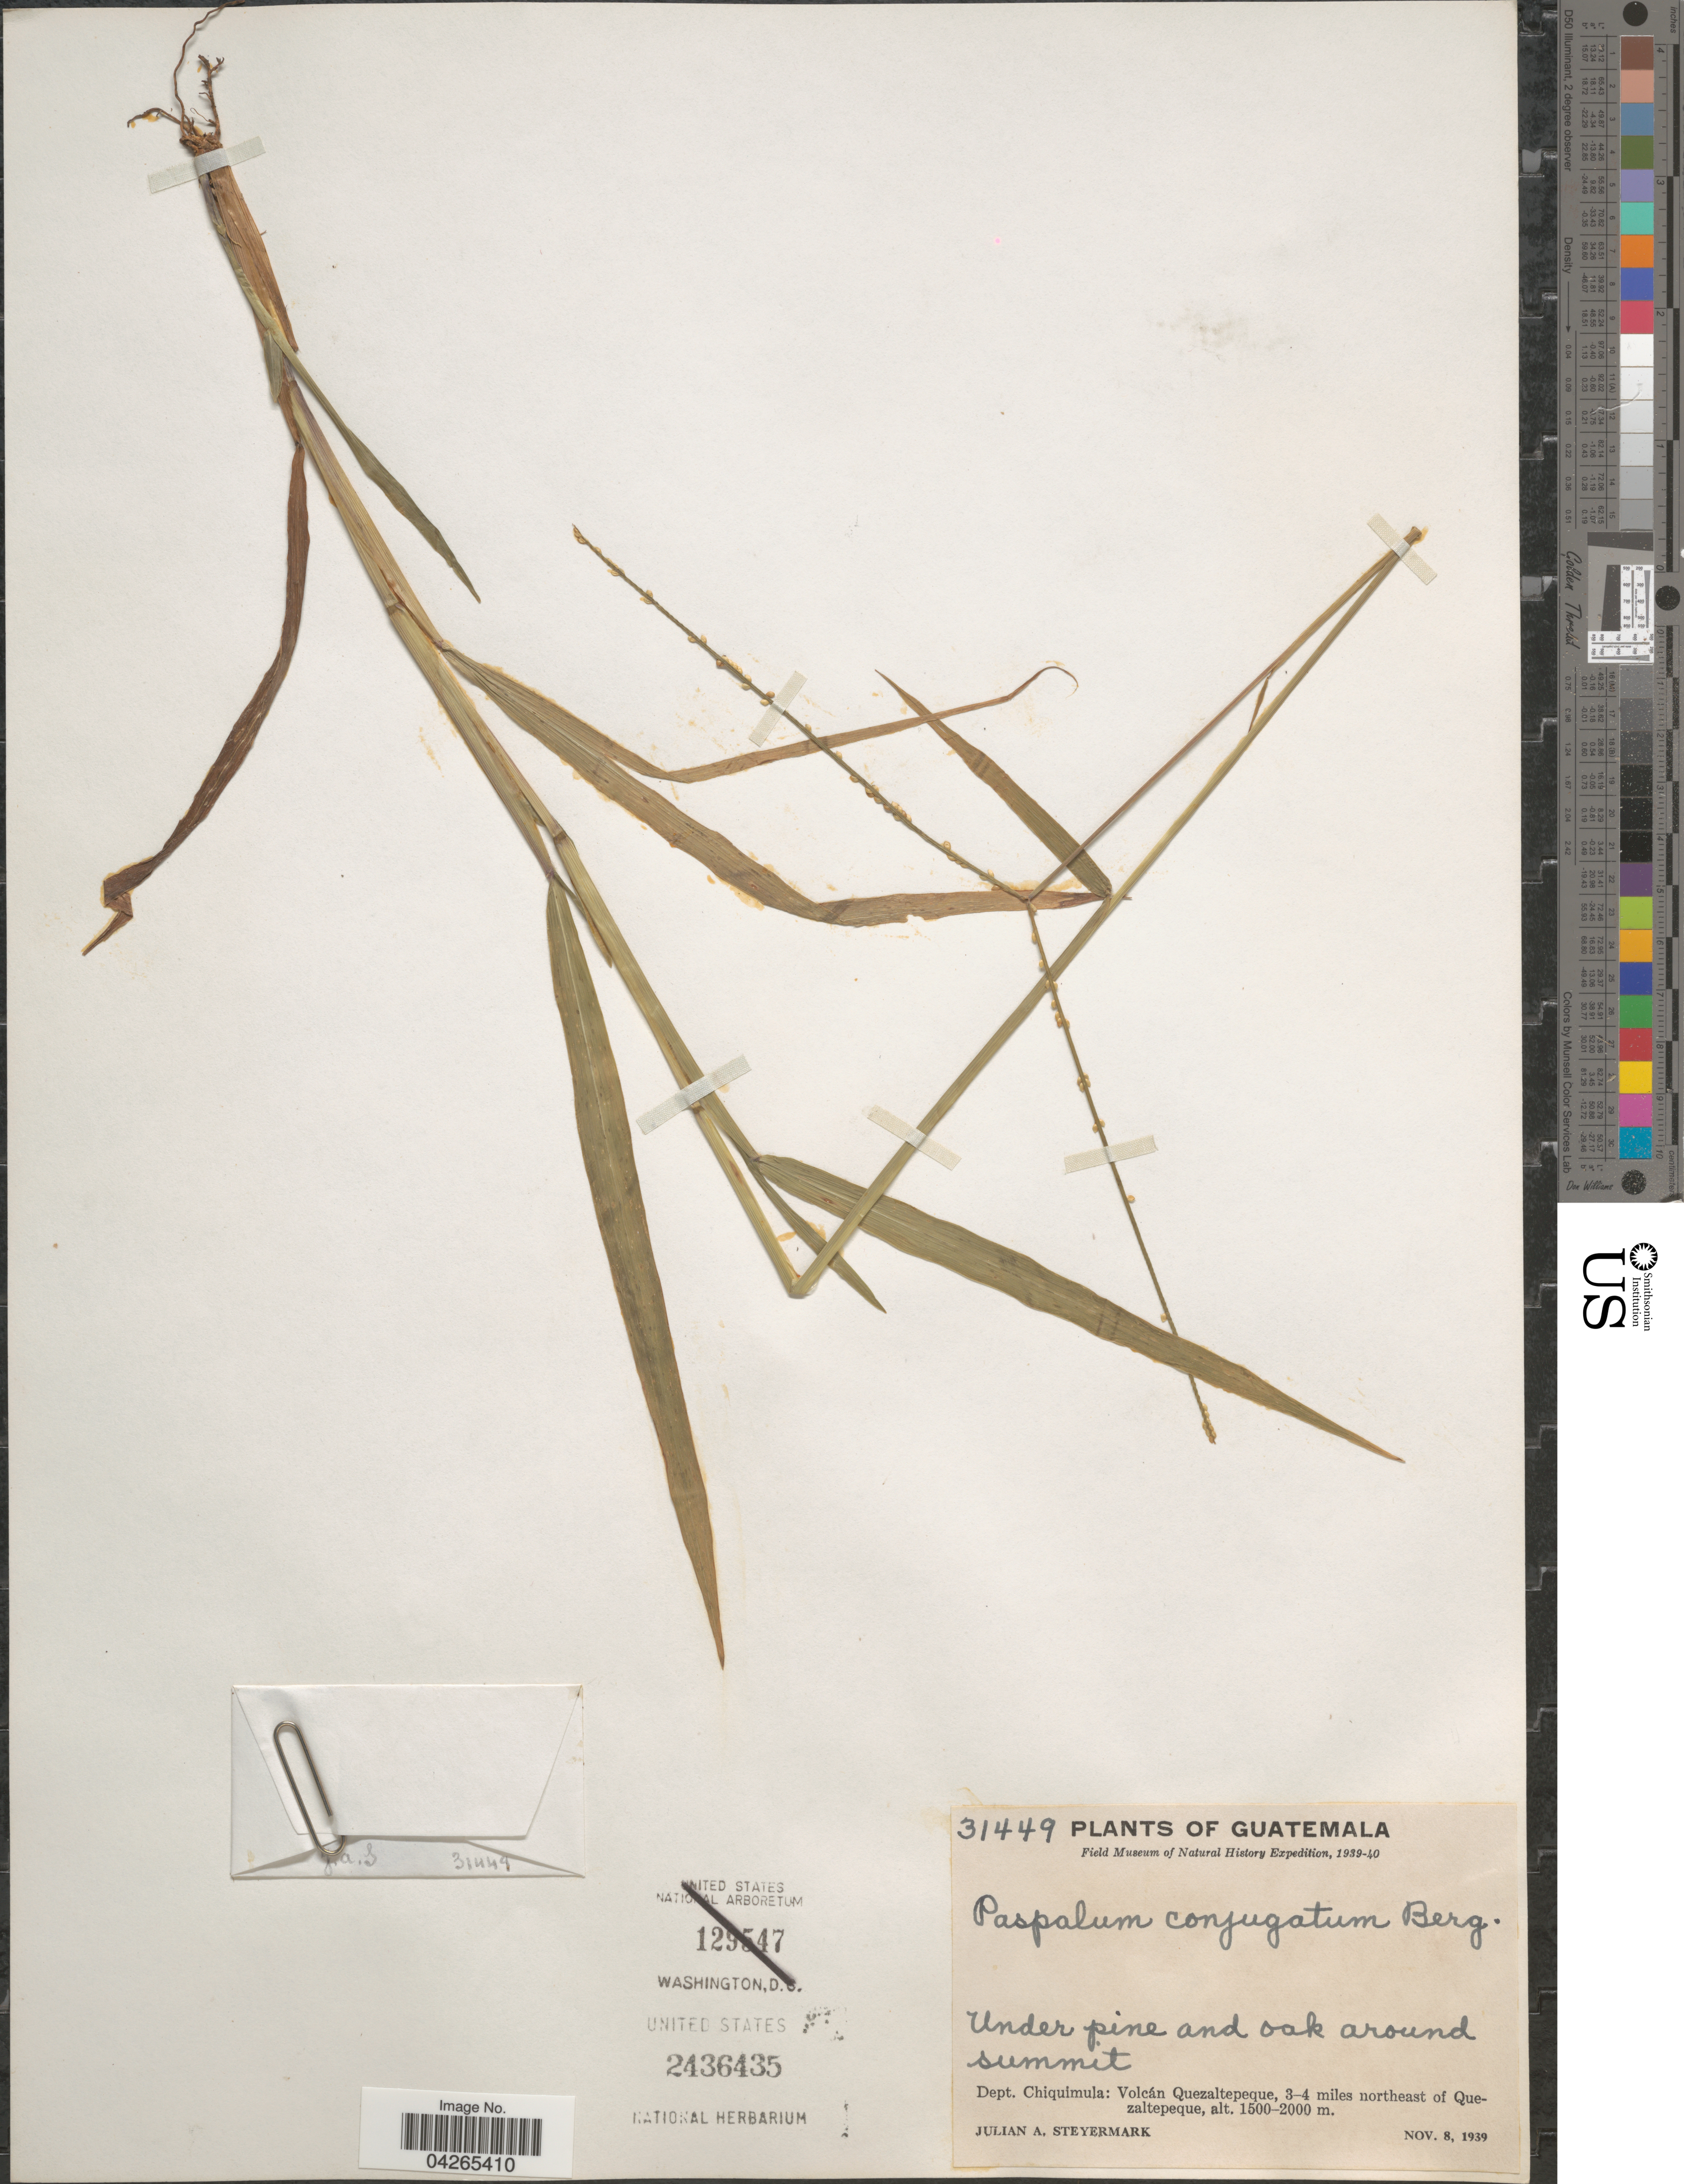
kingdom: Plantae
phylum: Tracheophyta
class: Liliopsida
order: Poales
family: Poaceae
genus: Paspalum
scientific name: Paspalum conjugatum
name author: P.J. Bergius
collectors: J. Steyermark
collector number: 31449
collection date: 1939-11-08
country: Guatemala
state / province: Chiquimula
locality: Field Museum of Natural History Expedition, 1939-40. Dept. Chiquimula: Volcán Quezaltepeque, 3-4 miles northeast of Quezaltepeque.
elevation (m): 1500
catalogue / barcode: US 2436435